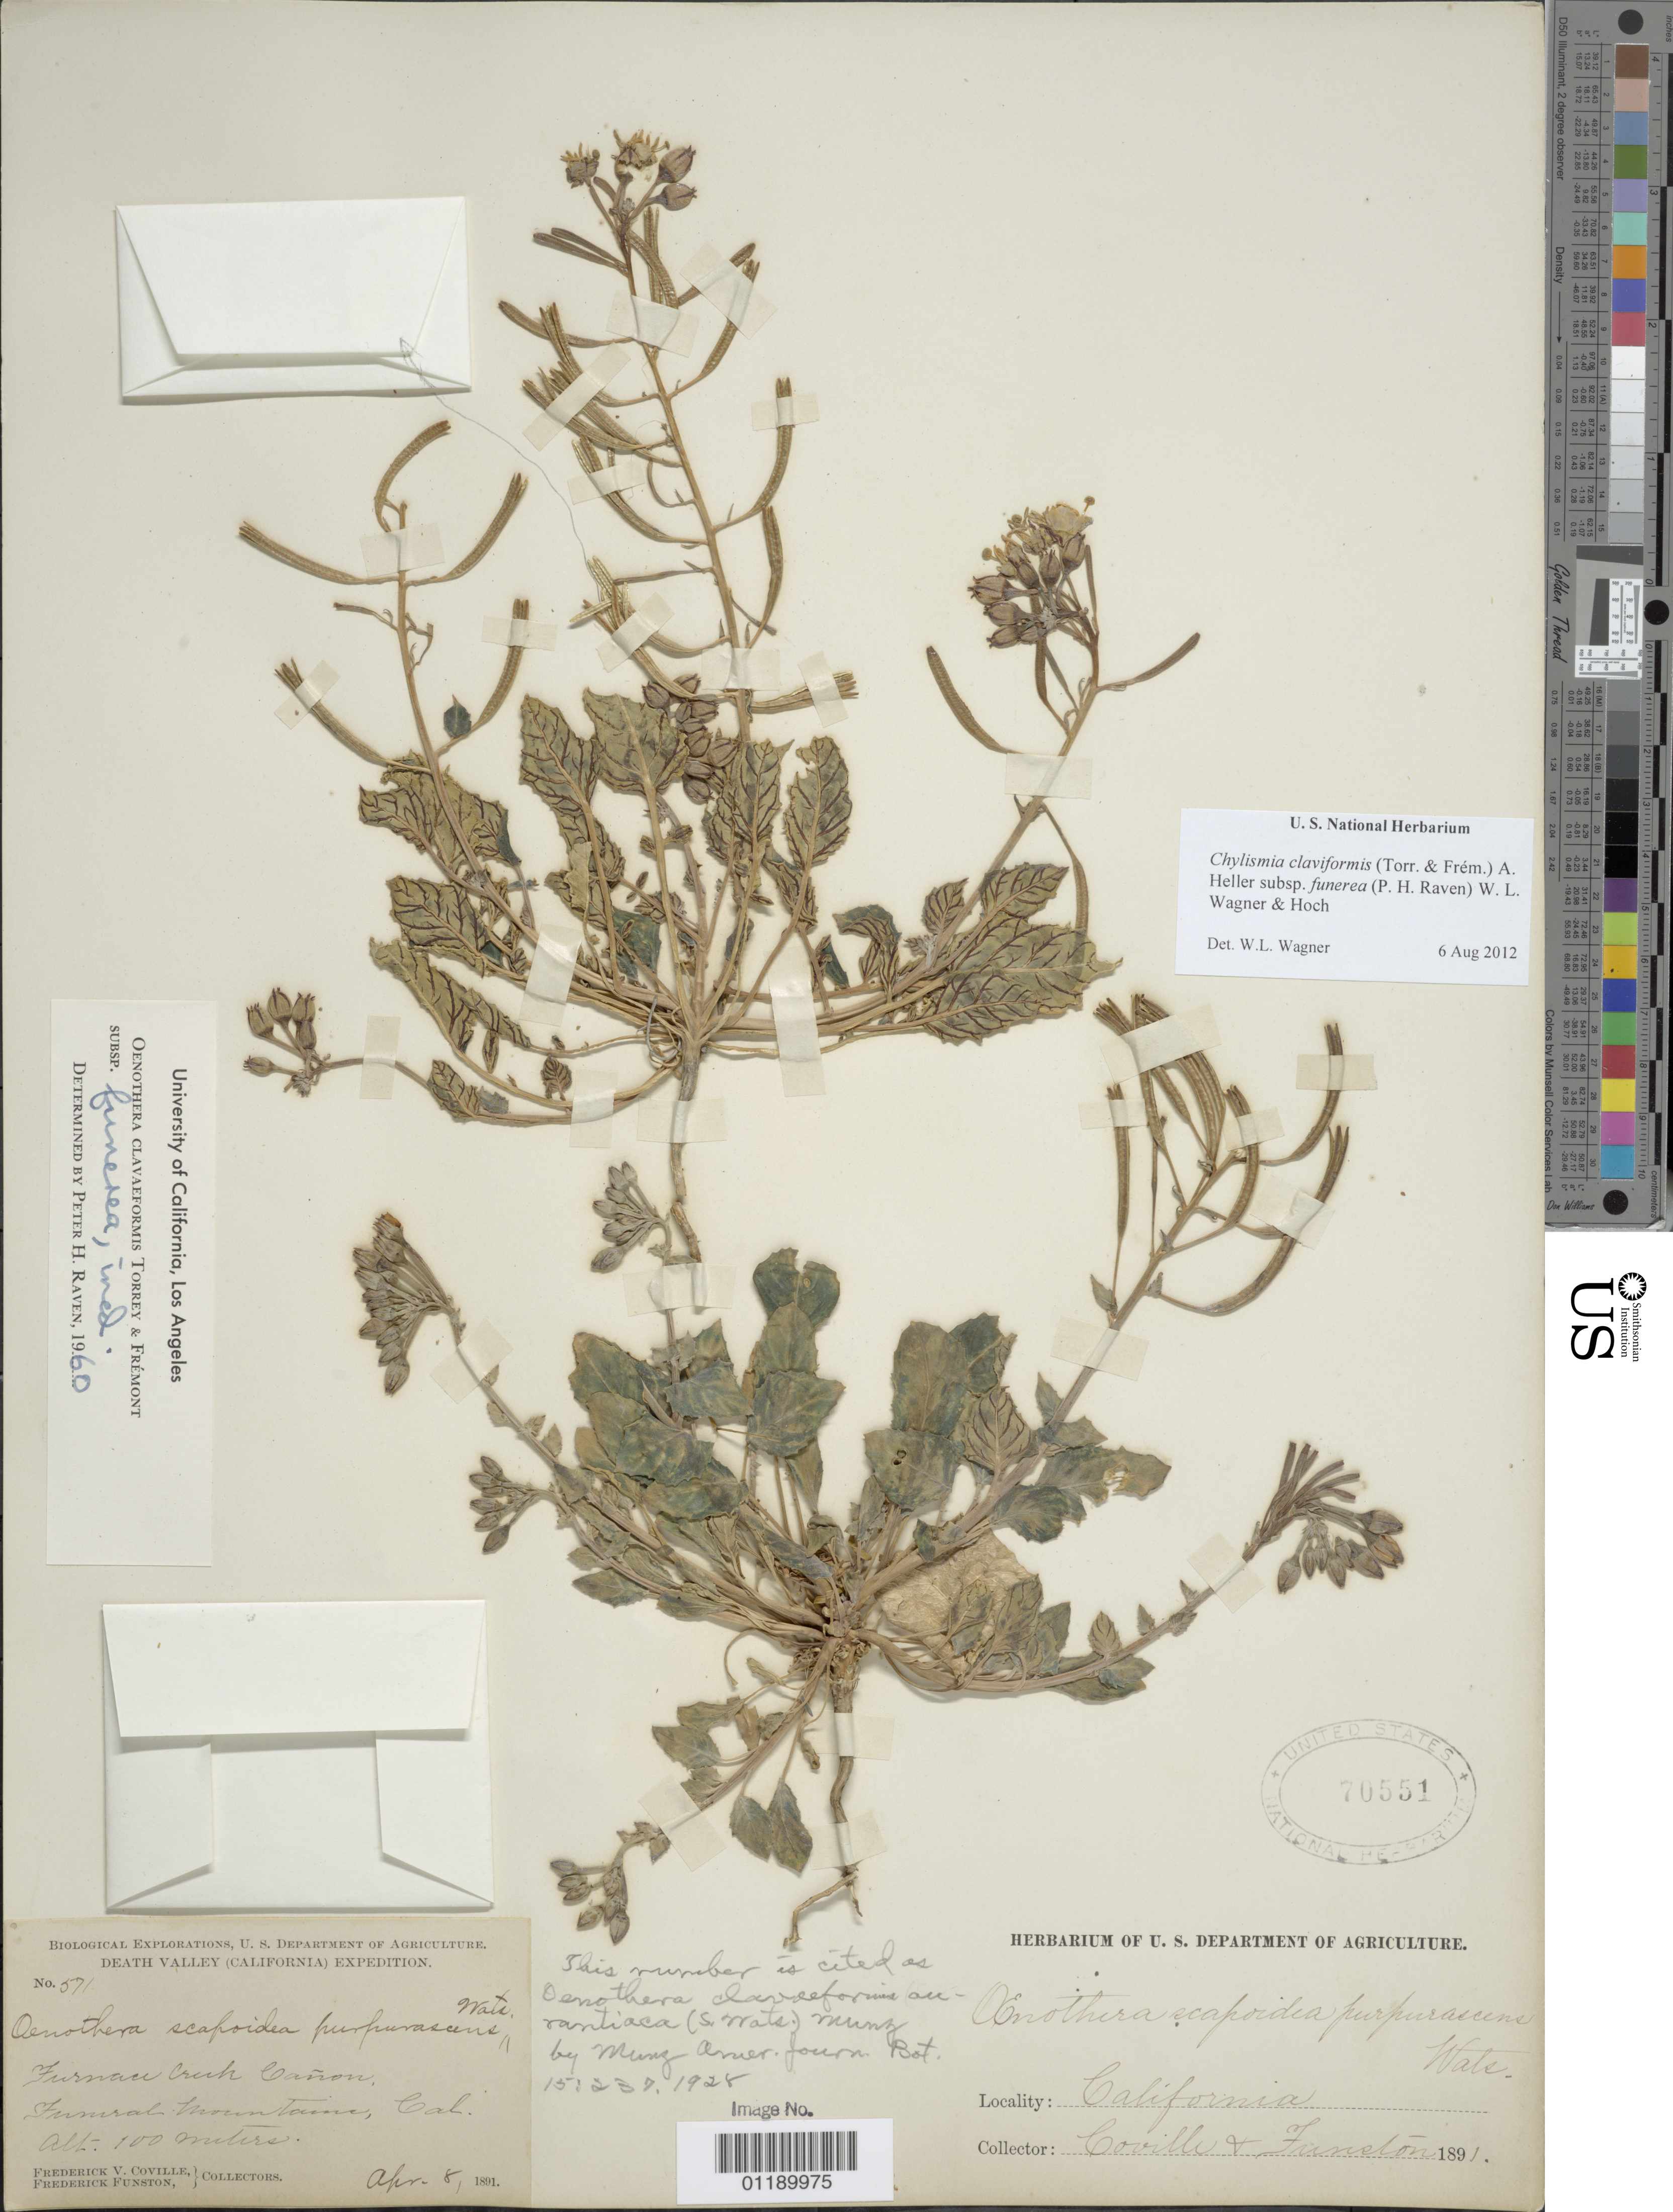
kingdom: Plantae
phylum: Tracheophyta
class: Magnoliopsida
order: Myrtales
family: Onagraceae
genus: Chylismia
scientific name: Chylismia claviformis subsp. funerea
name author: (P.H. Raven) W.L. Wagner & Hoch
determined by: Wagner, W. L., (BOT), Smithsonian Institution - National Museum of Natural History (UNITED STATES)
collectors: F. V. Coville & F. Funston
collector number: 571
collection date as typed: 8 Apr 1891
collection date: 1891-04-08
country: United States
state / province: California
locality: Funeral Mountains, Furnace Creek Canyon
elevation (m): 100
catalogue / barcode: US 70551